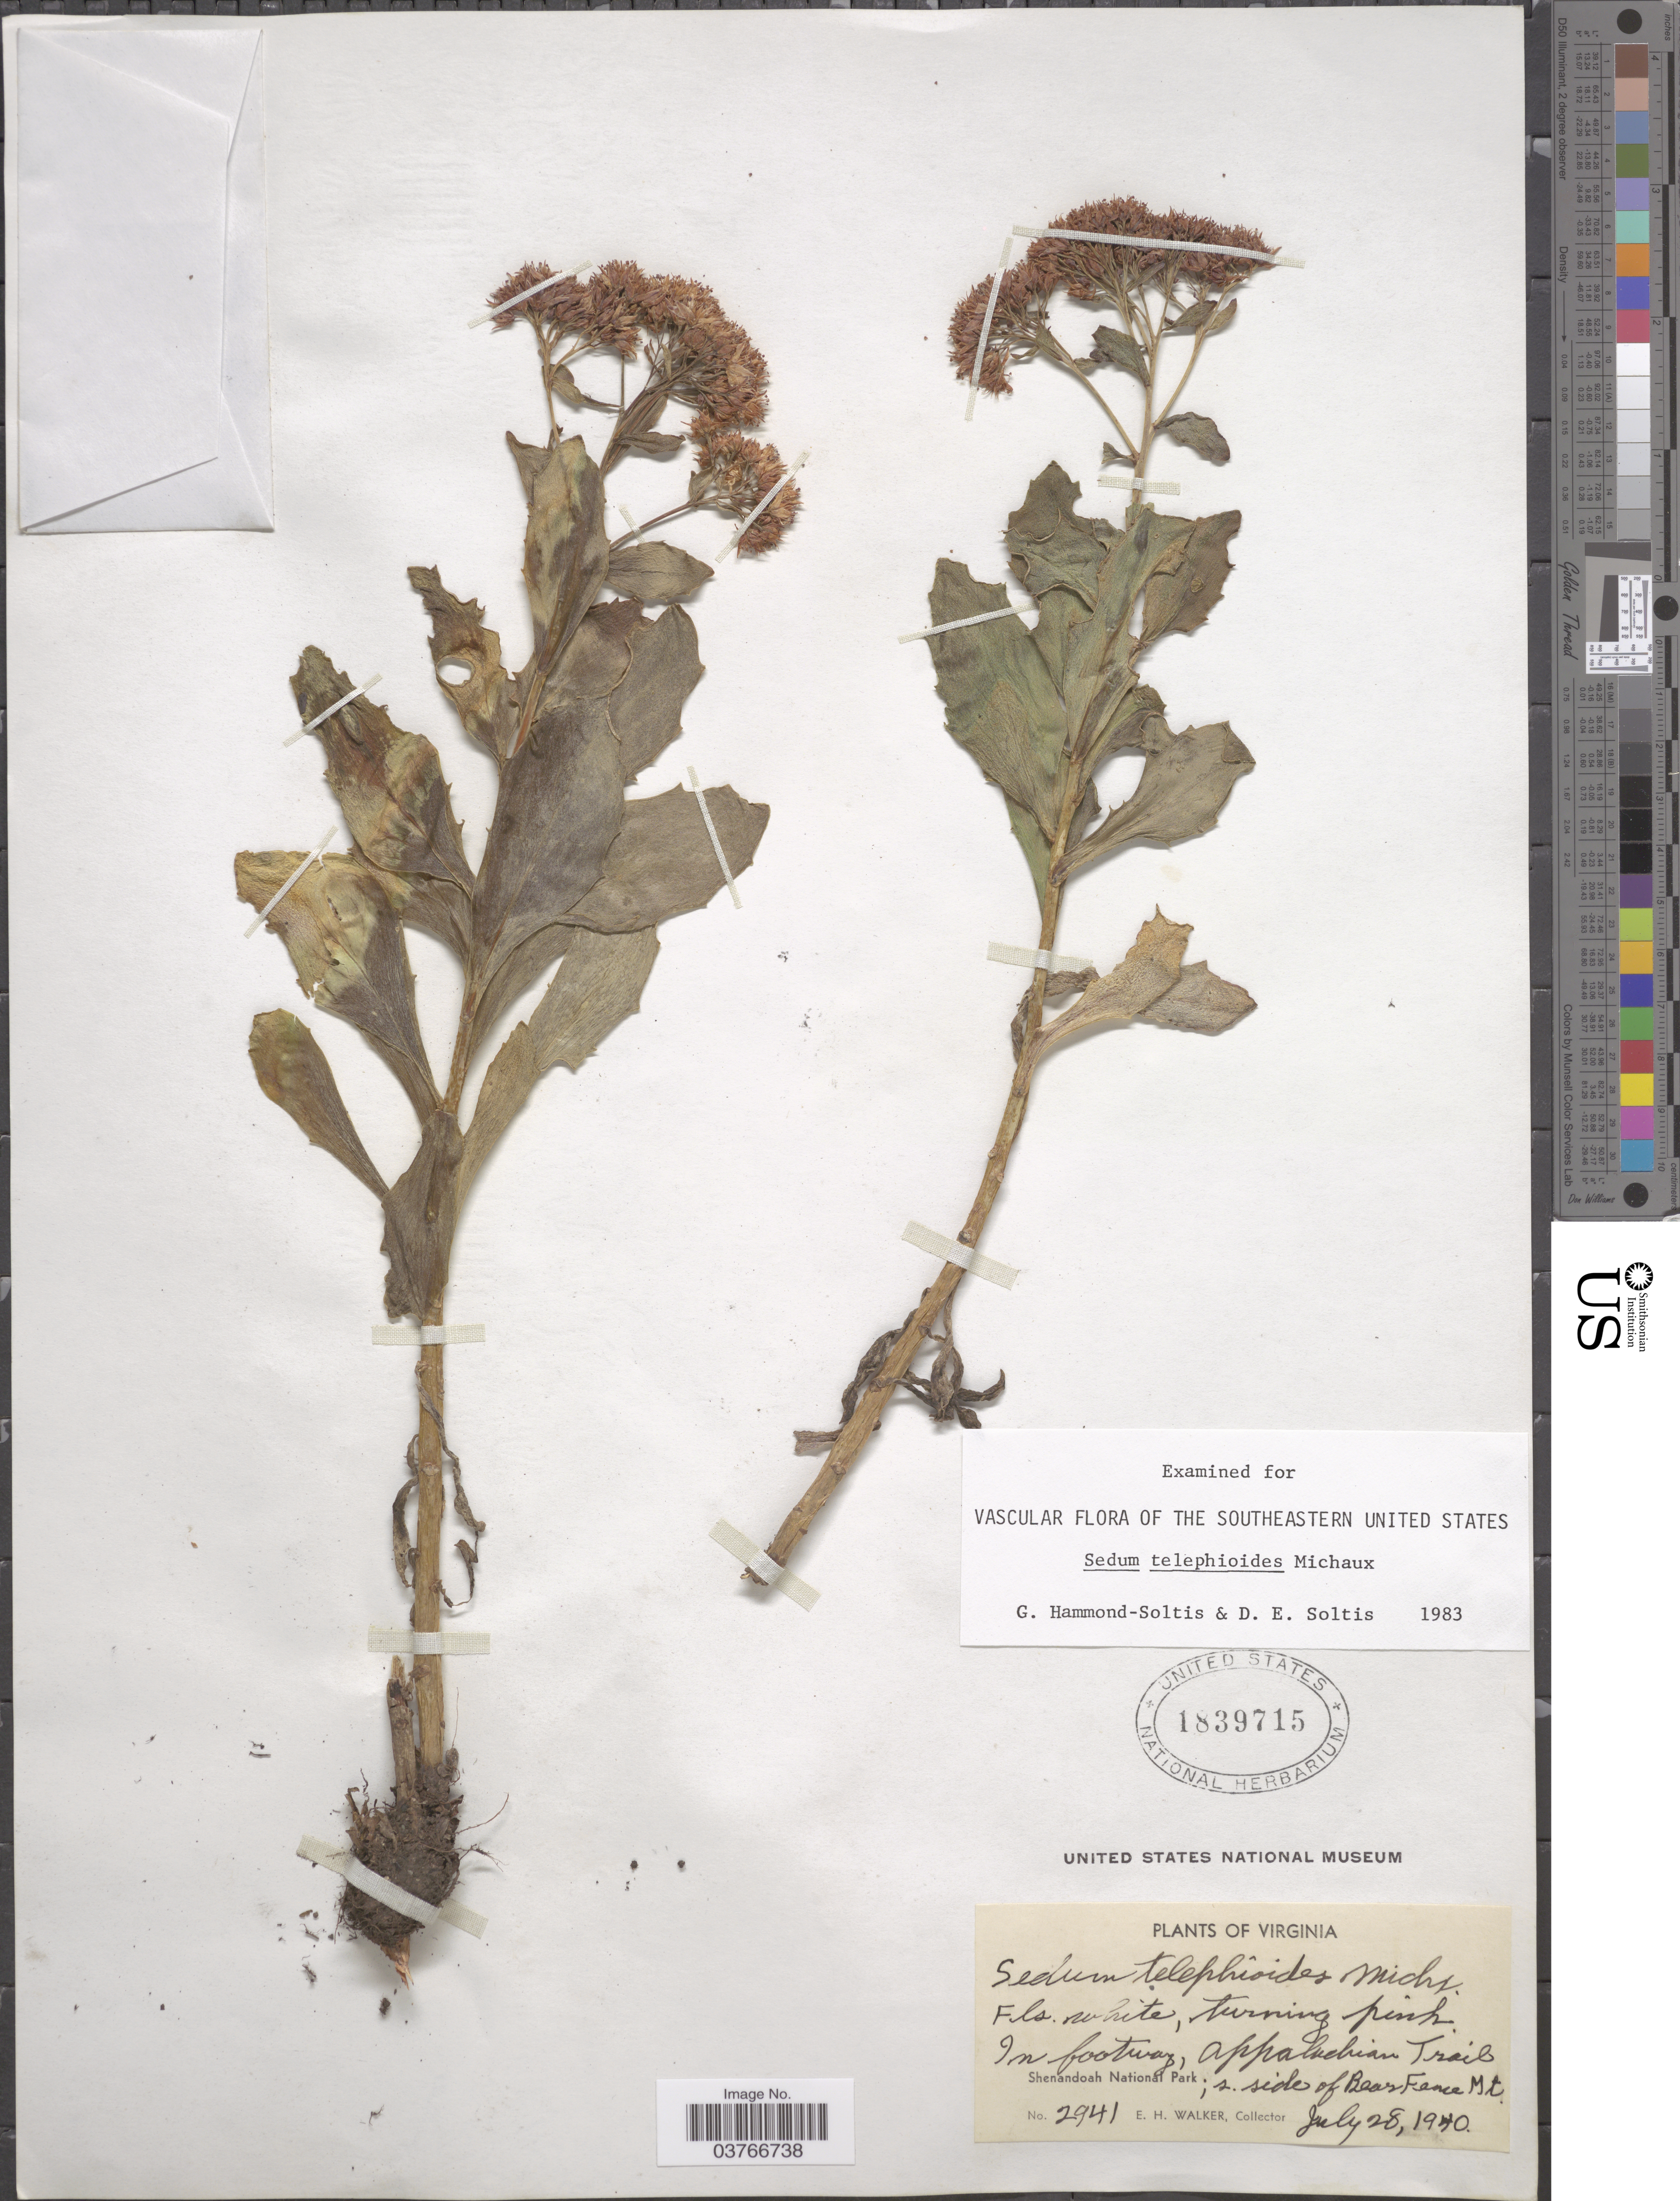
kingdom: Plantae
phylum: Tracheophyta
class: Magnoliopsida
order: Saxifragales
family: Crassulaceae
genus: Hylotelephium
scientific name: Hylotelephium telephioides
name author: (Michx.) H. Ohba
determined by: Strong, Mark T., (BOT), Smithsonian Institution - National Museum of Natural History (UNITED STATES)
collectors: E. H. Walker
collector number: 2941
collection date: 1940-07-28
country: United States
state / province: Virginia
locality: In footway, Appalachian Trail. Shenandoah National Park; s. side of Bear Fence Mt.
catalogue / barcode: US 1839715